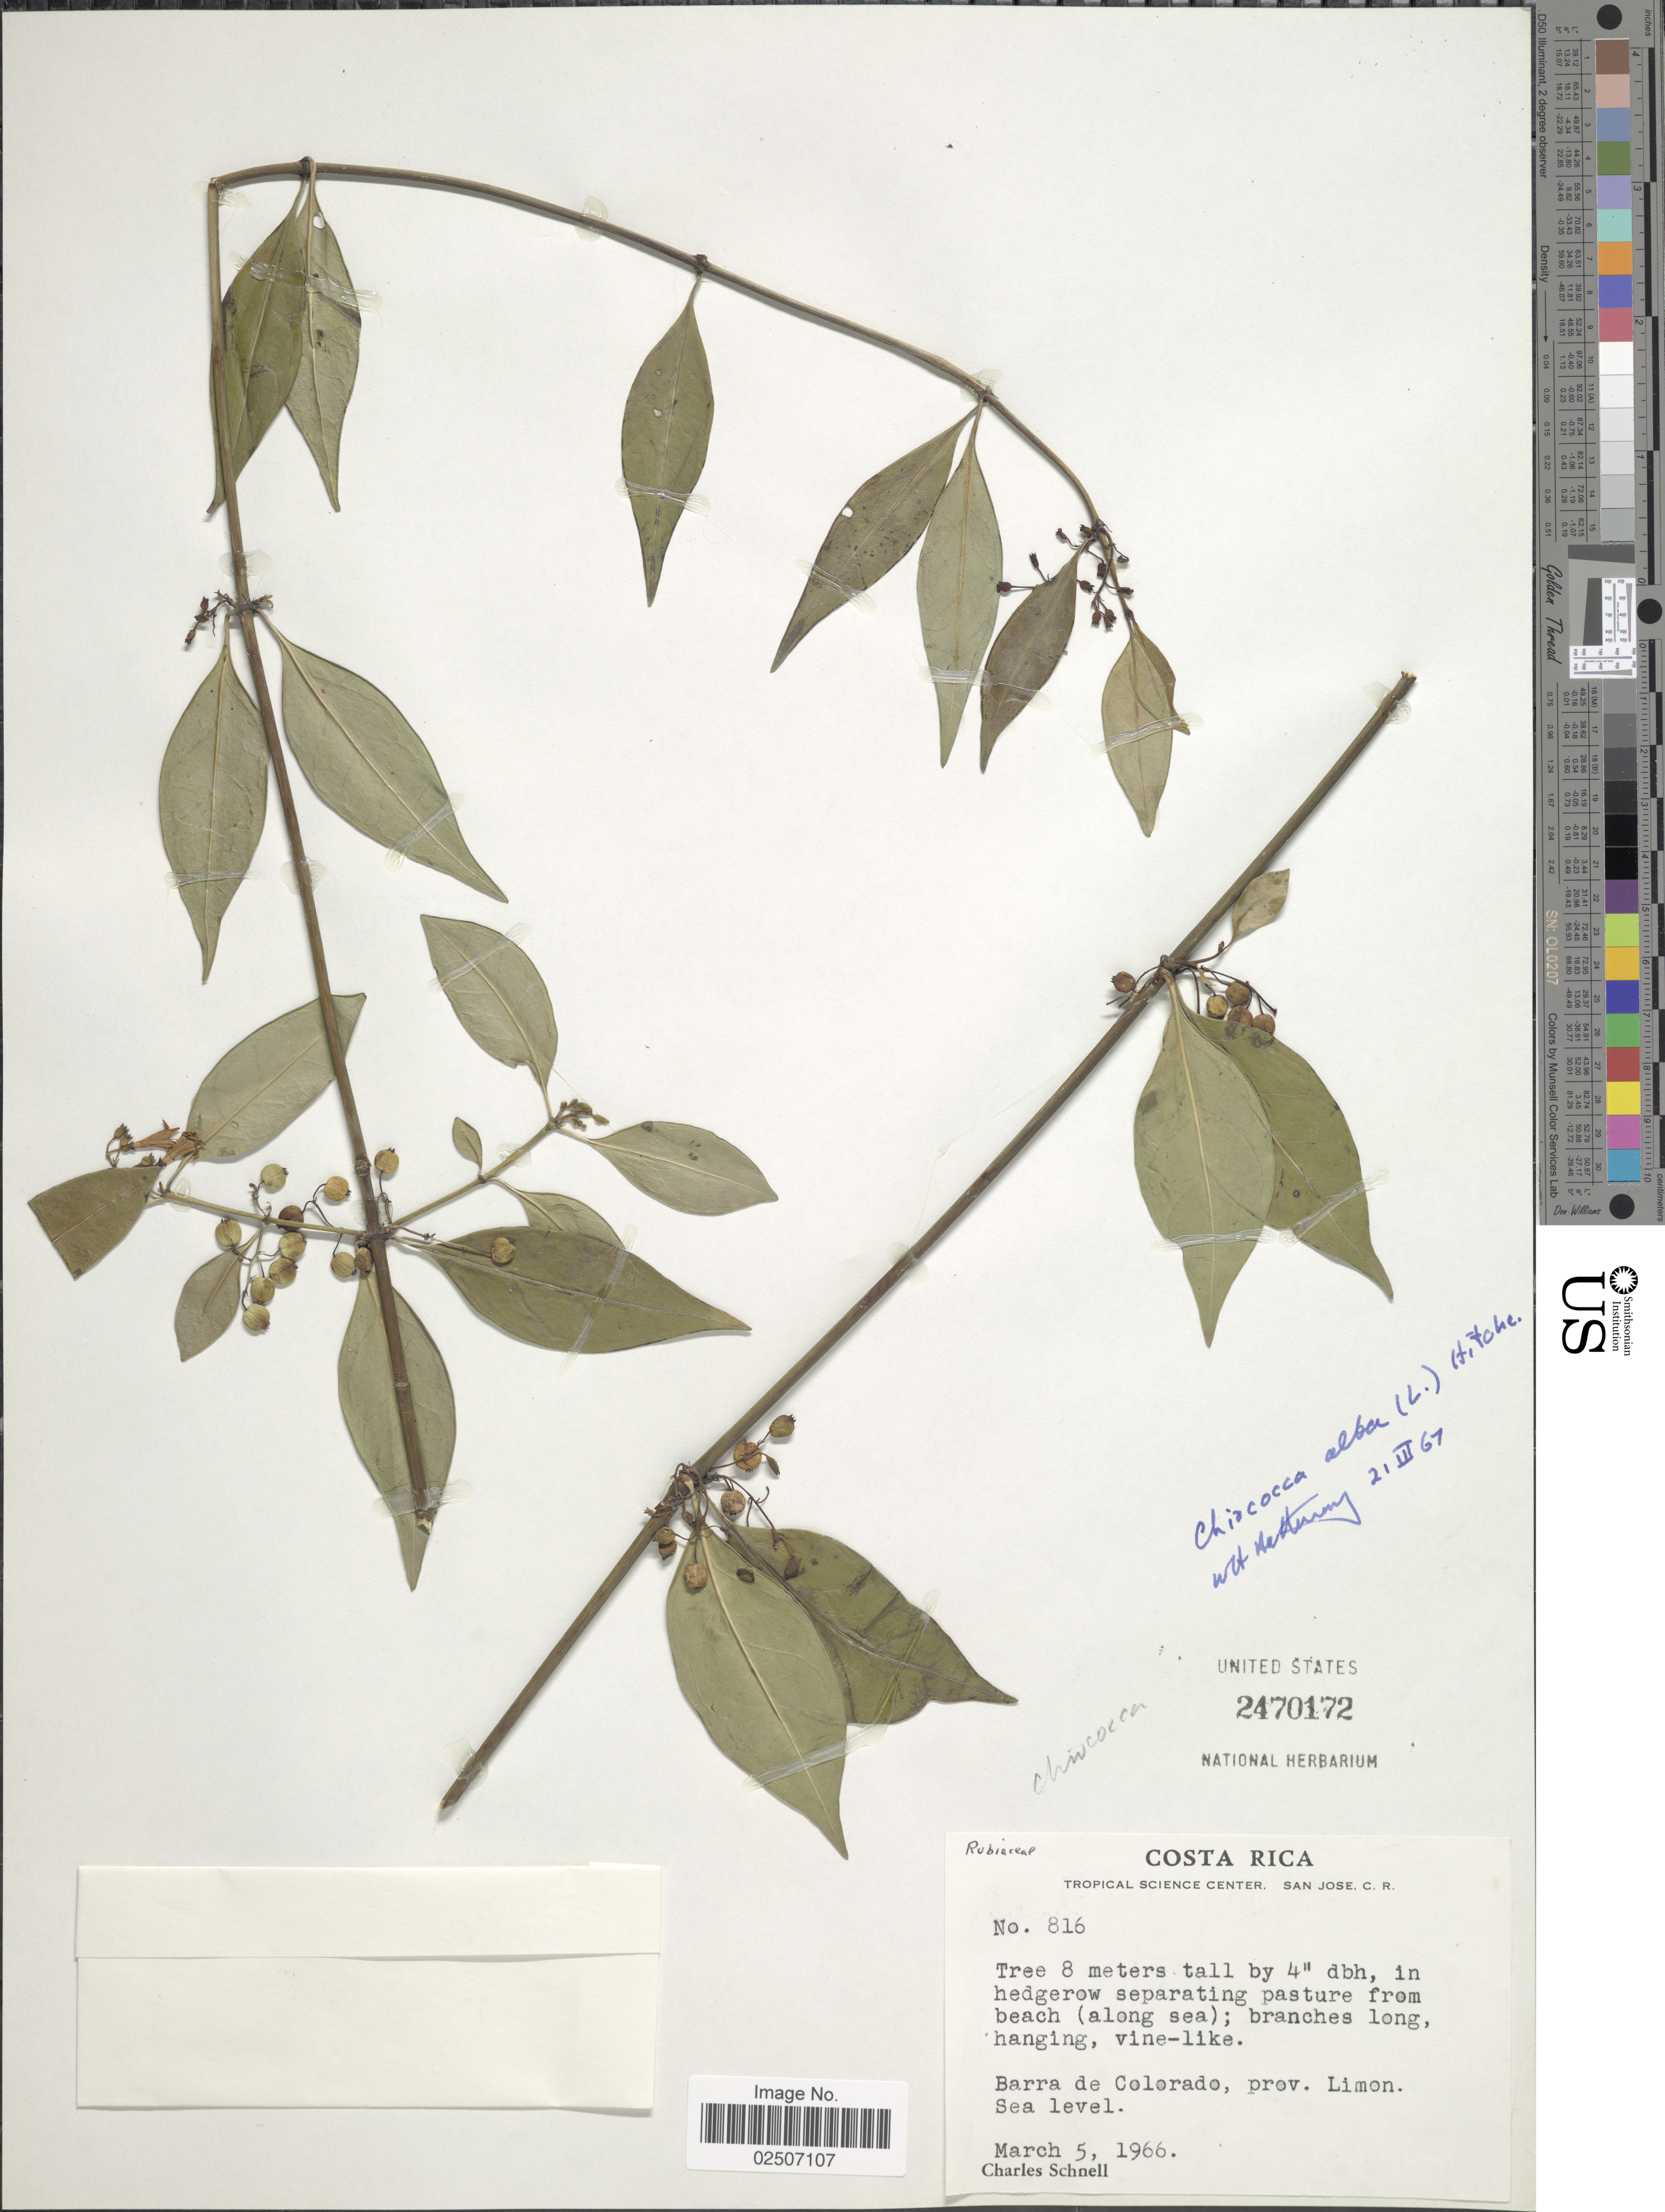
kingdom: Plantae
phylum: Tracheophyta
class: Magnoliopsida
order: Gentianales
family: Rubiaceae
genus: Chiococca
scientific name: Chiococca alba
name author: (L.) Hitchc.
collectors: C. Schnell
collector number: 816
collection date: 1966-03-05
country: Costa Rica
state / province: Limón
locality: Barra de Colorado, prov. Limon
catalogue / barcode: US 2470172